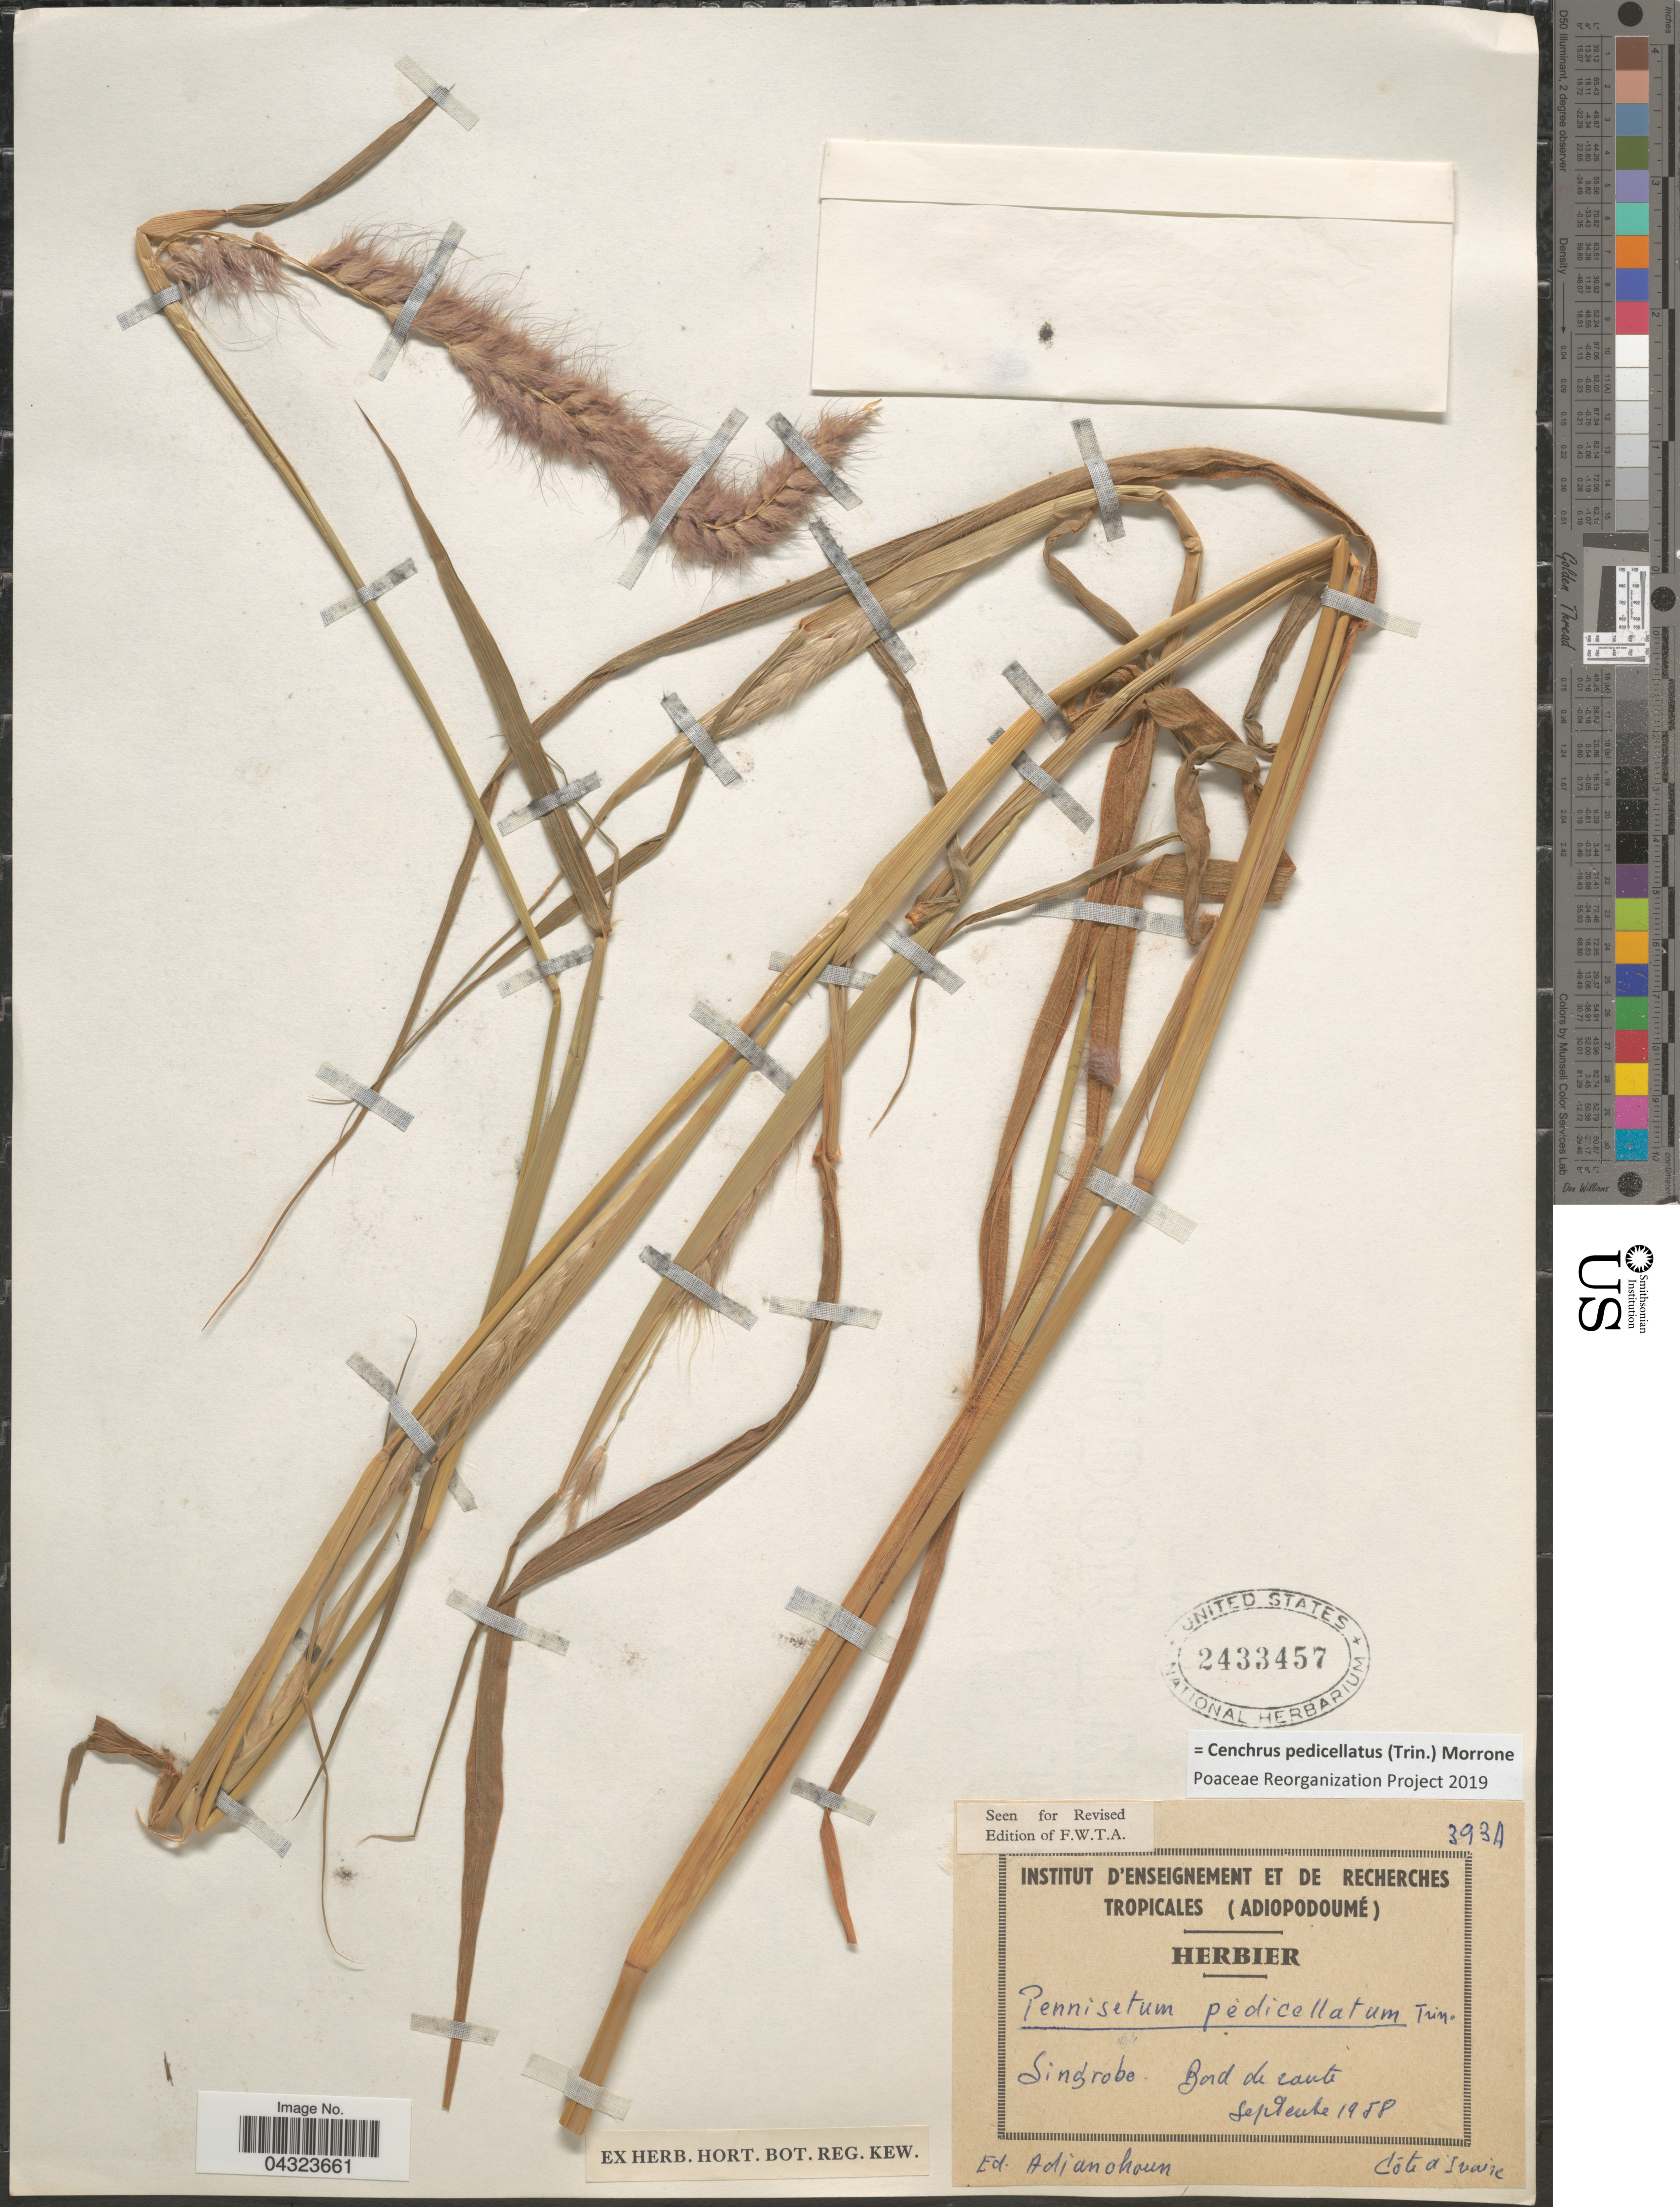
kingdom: Plantae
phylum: Tracheophyta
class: Liliopsida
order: Poales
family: Poaceae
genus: Cenchrus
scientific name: Cenchrus pedicellatus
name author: (Trin.) Morrone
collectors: E. Adjanohoun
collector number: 393A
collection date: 1958-09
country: Ivory Coast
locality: Singrobe. Bord de route. Côte d'Ivoire.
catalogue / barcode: US 2433457